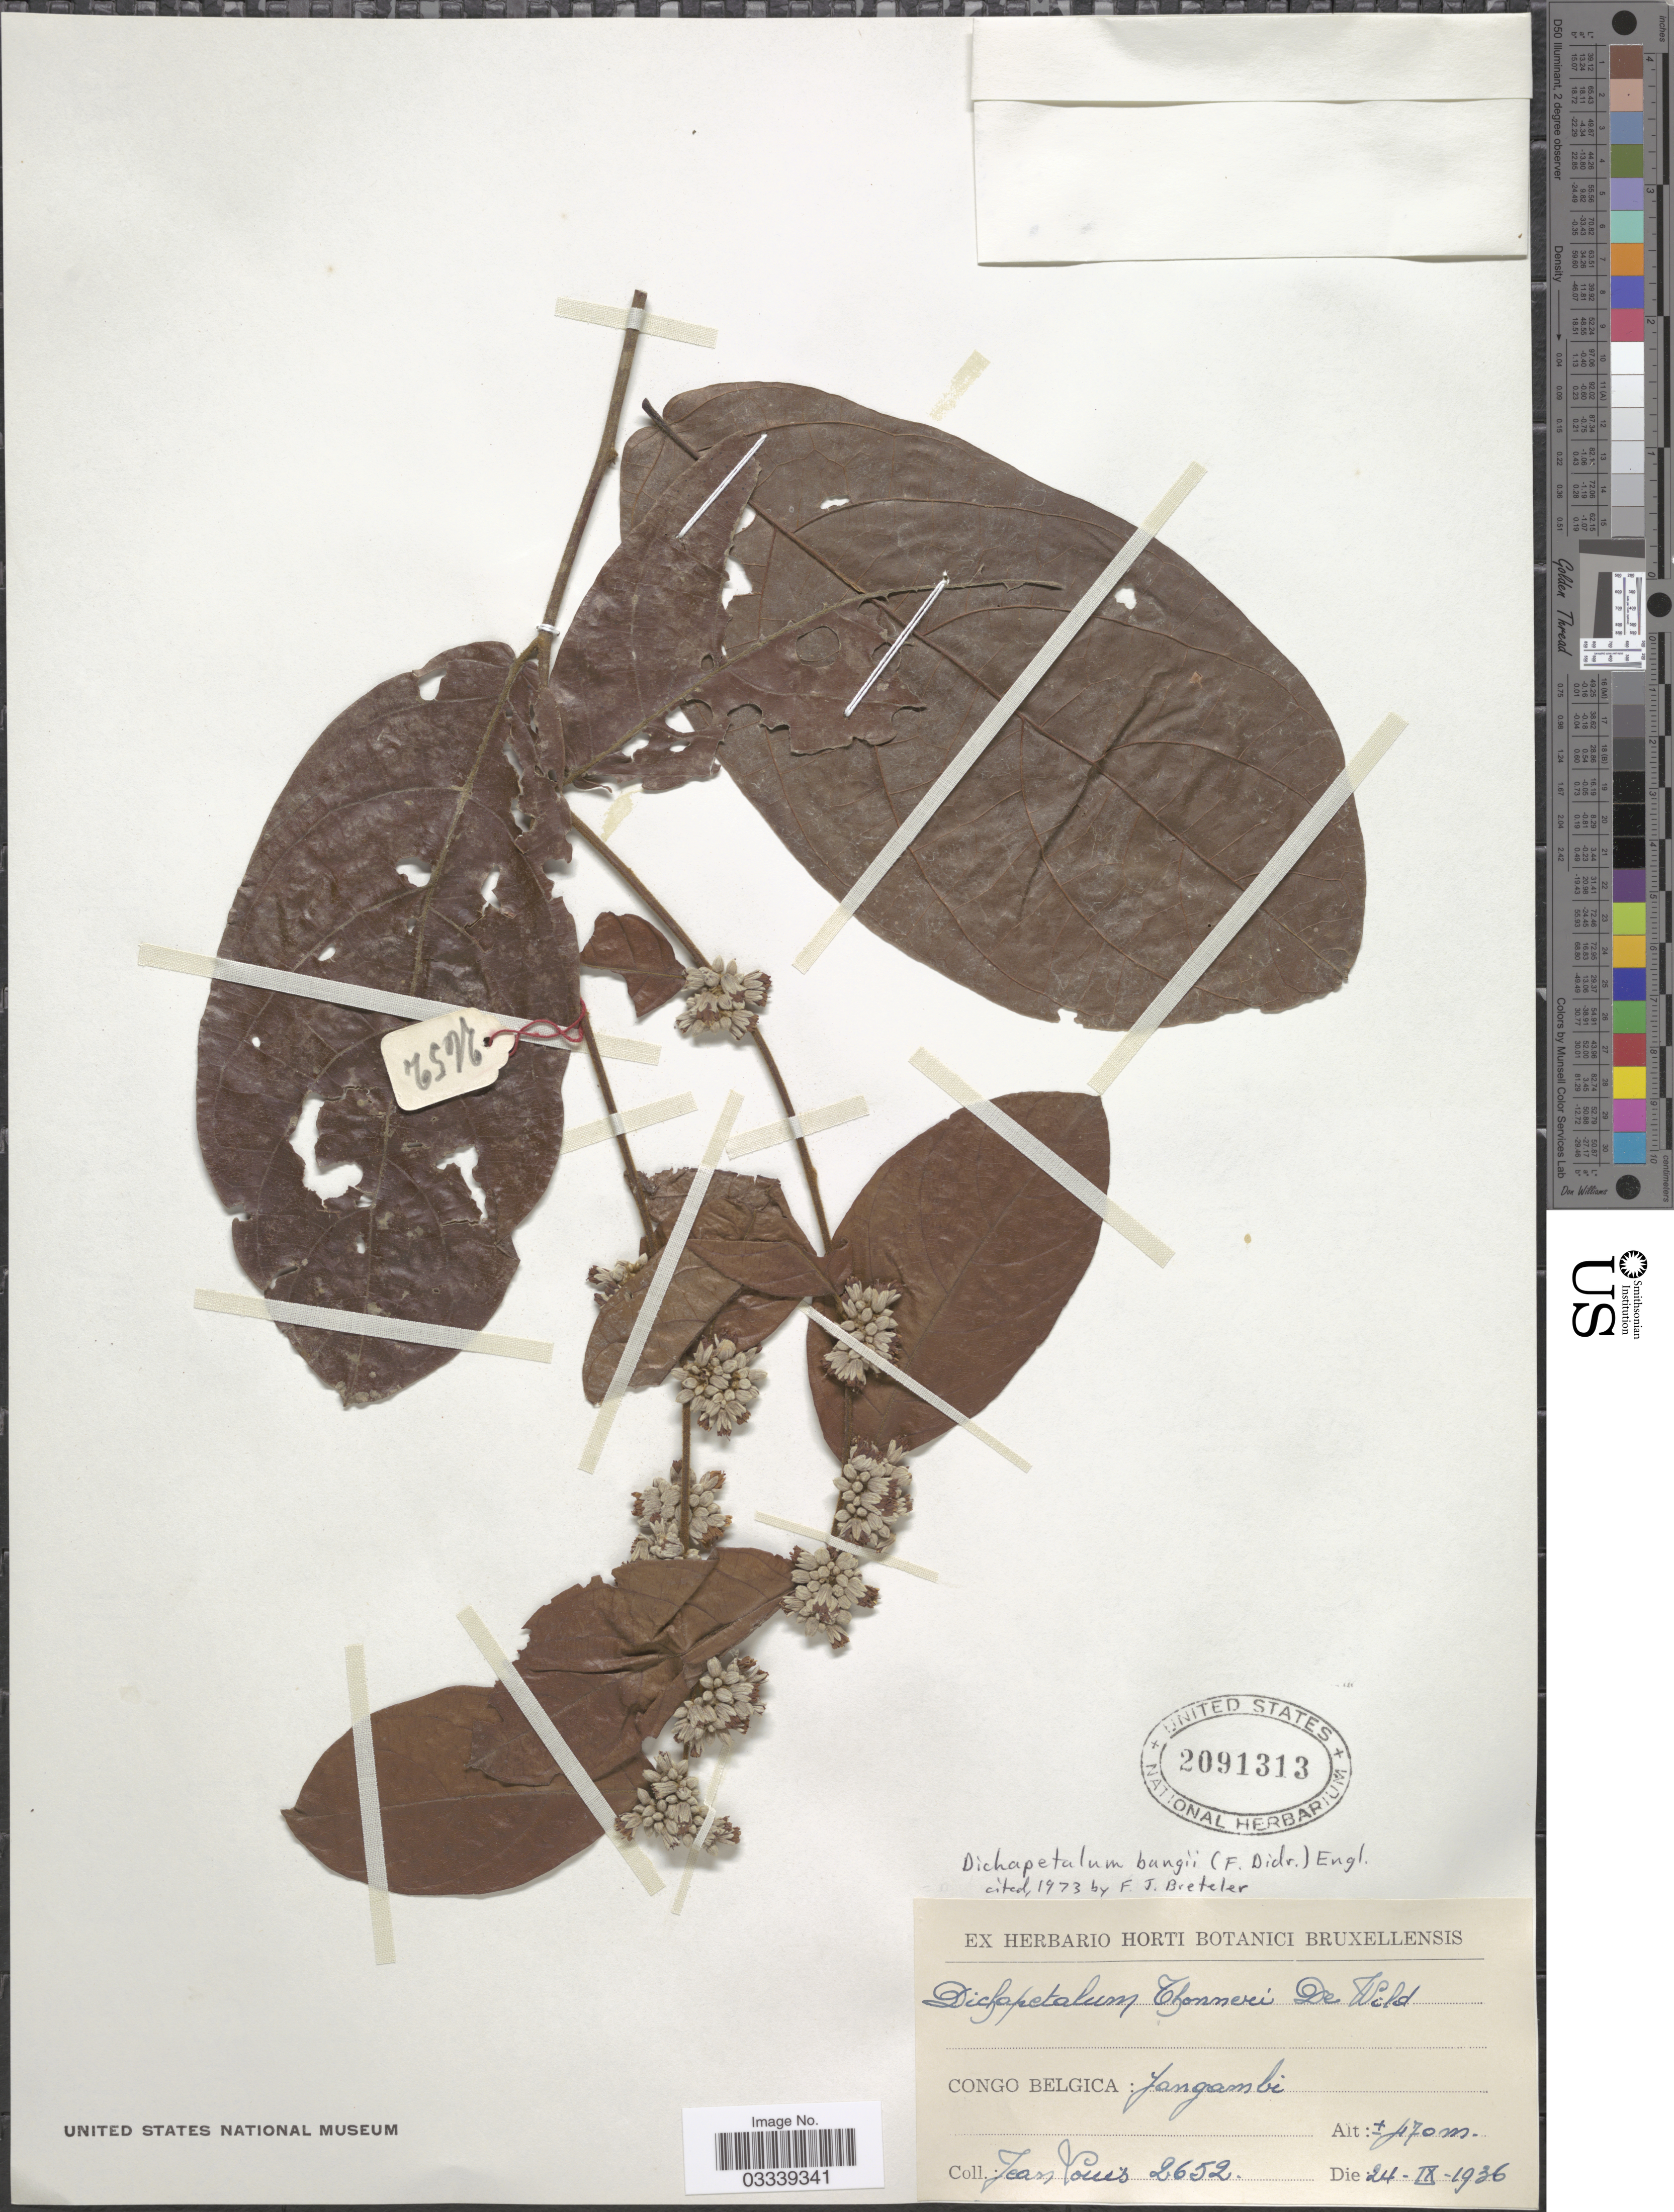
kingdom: Plantae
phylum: Tracheophyta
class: Magnoliopsida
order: Malpighiales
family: Dichapetalaceae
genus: Dichapetalum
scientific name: Dichapetalum bangii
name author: (Didr.) Engl.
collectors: J. Louis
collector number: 2652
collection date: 1936-09-24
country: Congo, Democratic Republic of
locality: Congo Belgica: Yangambi.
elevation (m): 470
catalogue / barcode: US 2091313